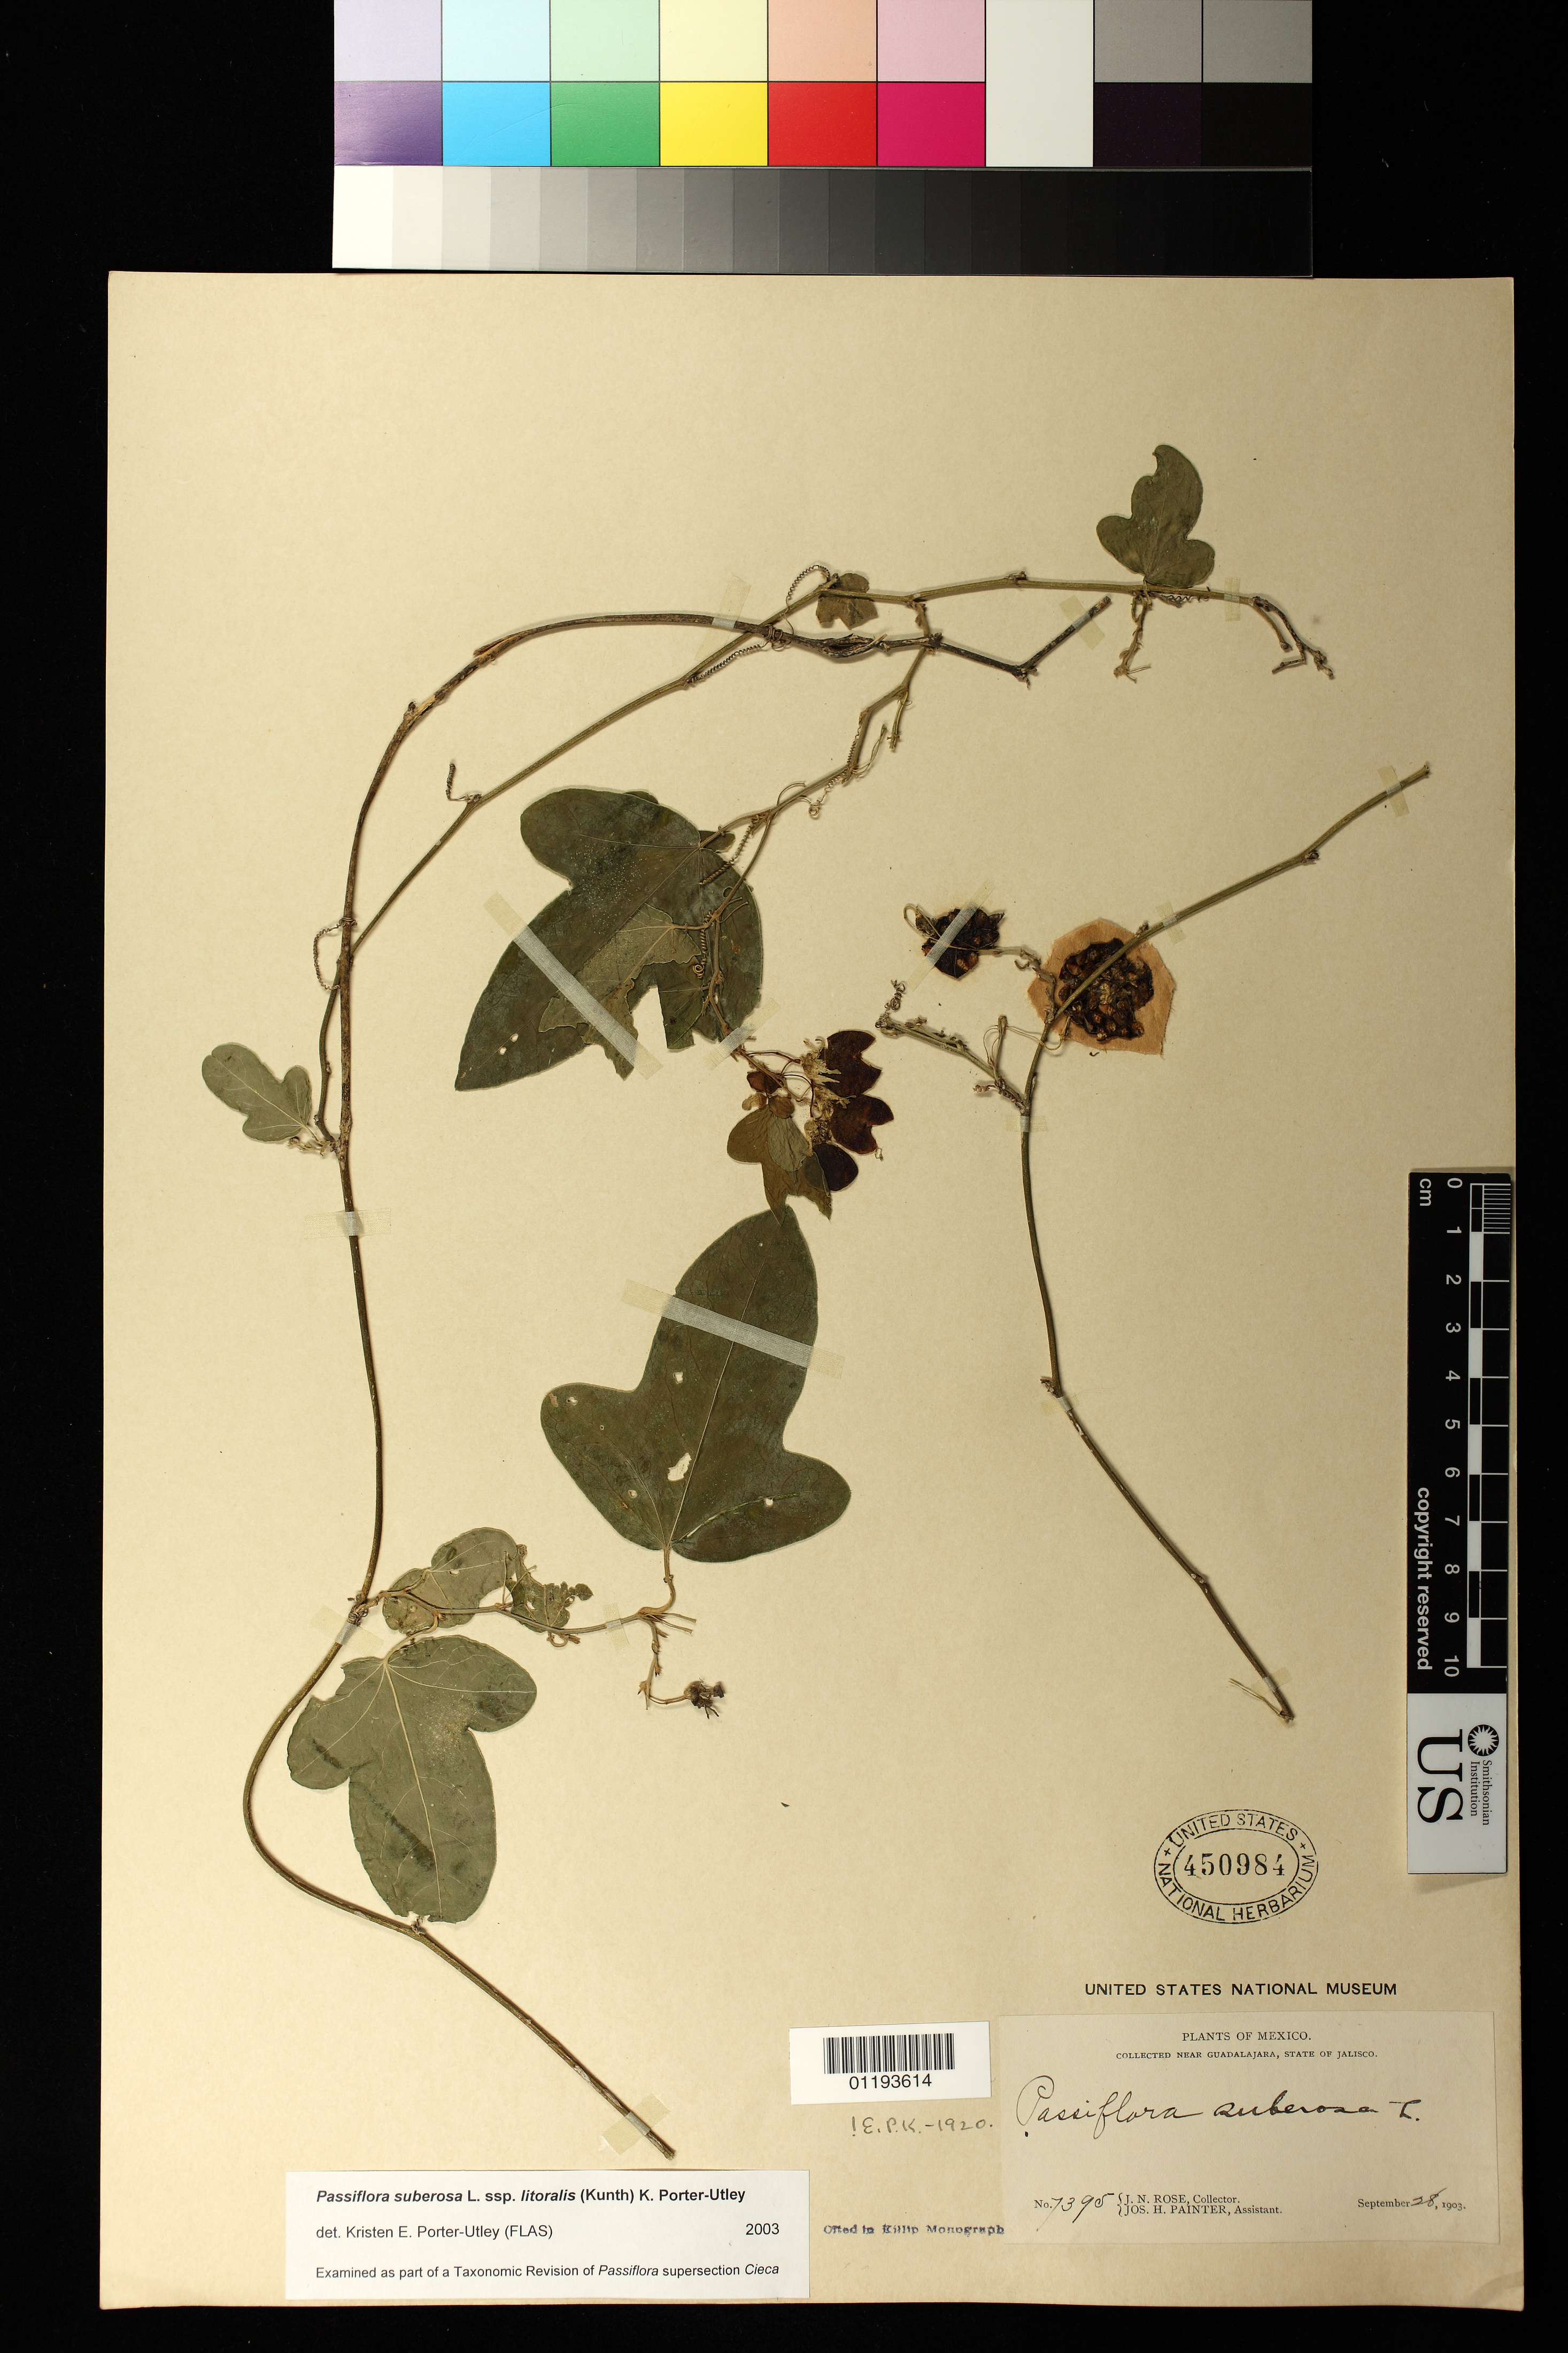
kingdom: Plantae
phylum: Tracheophyta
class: Magnoliopsida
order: Malpighiales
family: Passifloraceae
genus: Passiflora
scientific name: Passiflora suberosa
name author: L.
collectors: J. N. Rose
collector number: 7395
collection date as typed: Sep 28 1903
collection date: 1903-09-28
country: Mexico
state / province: Jalisco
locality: Near Guadalajara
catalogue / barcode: US 450984